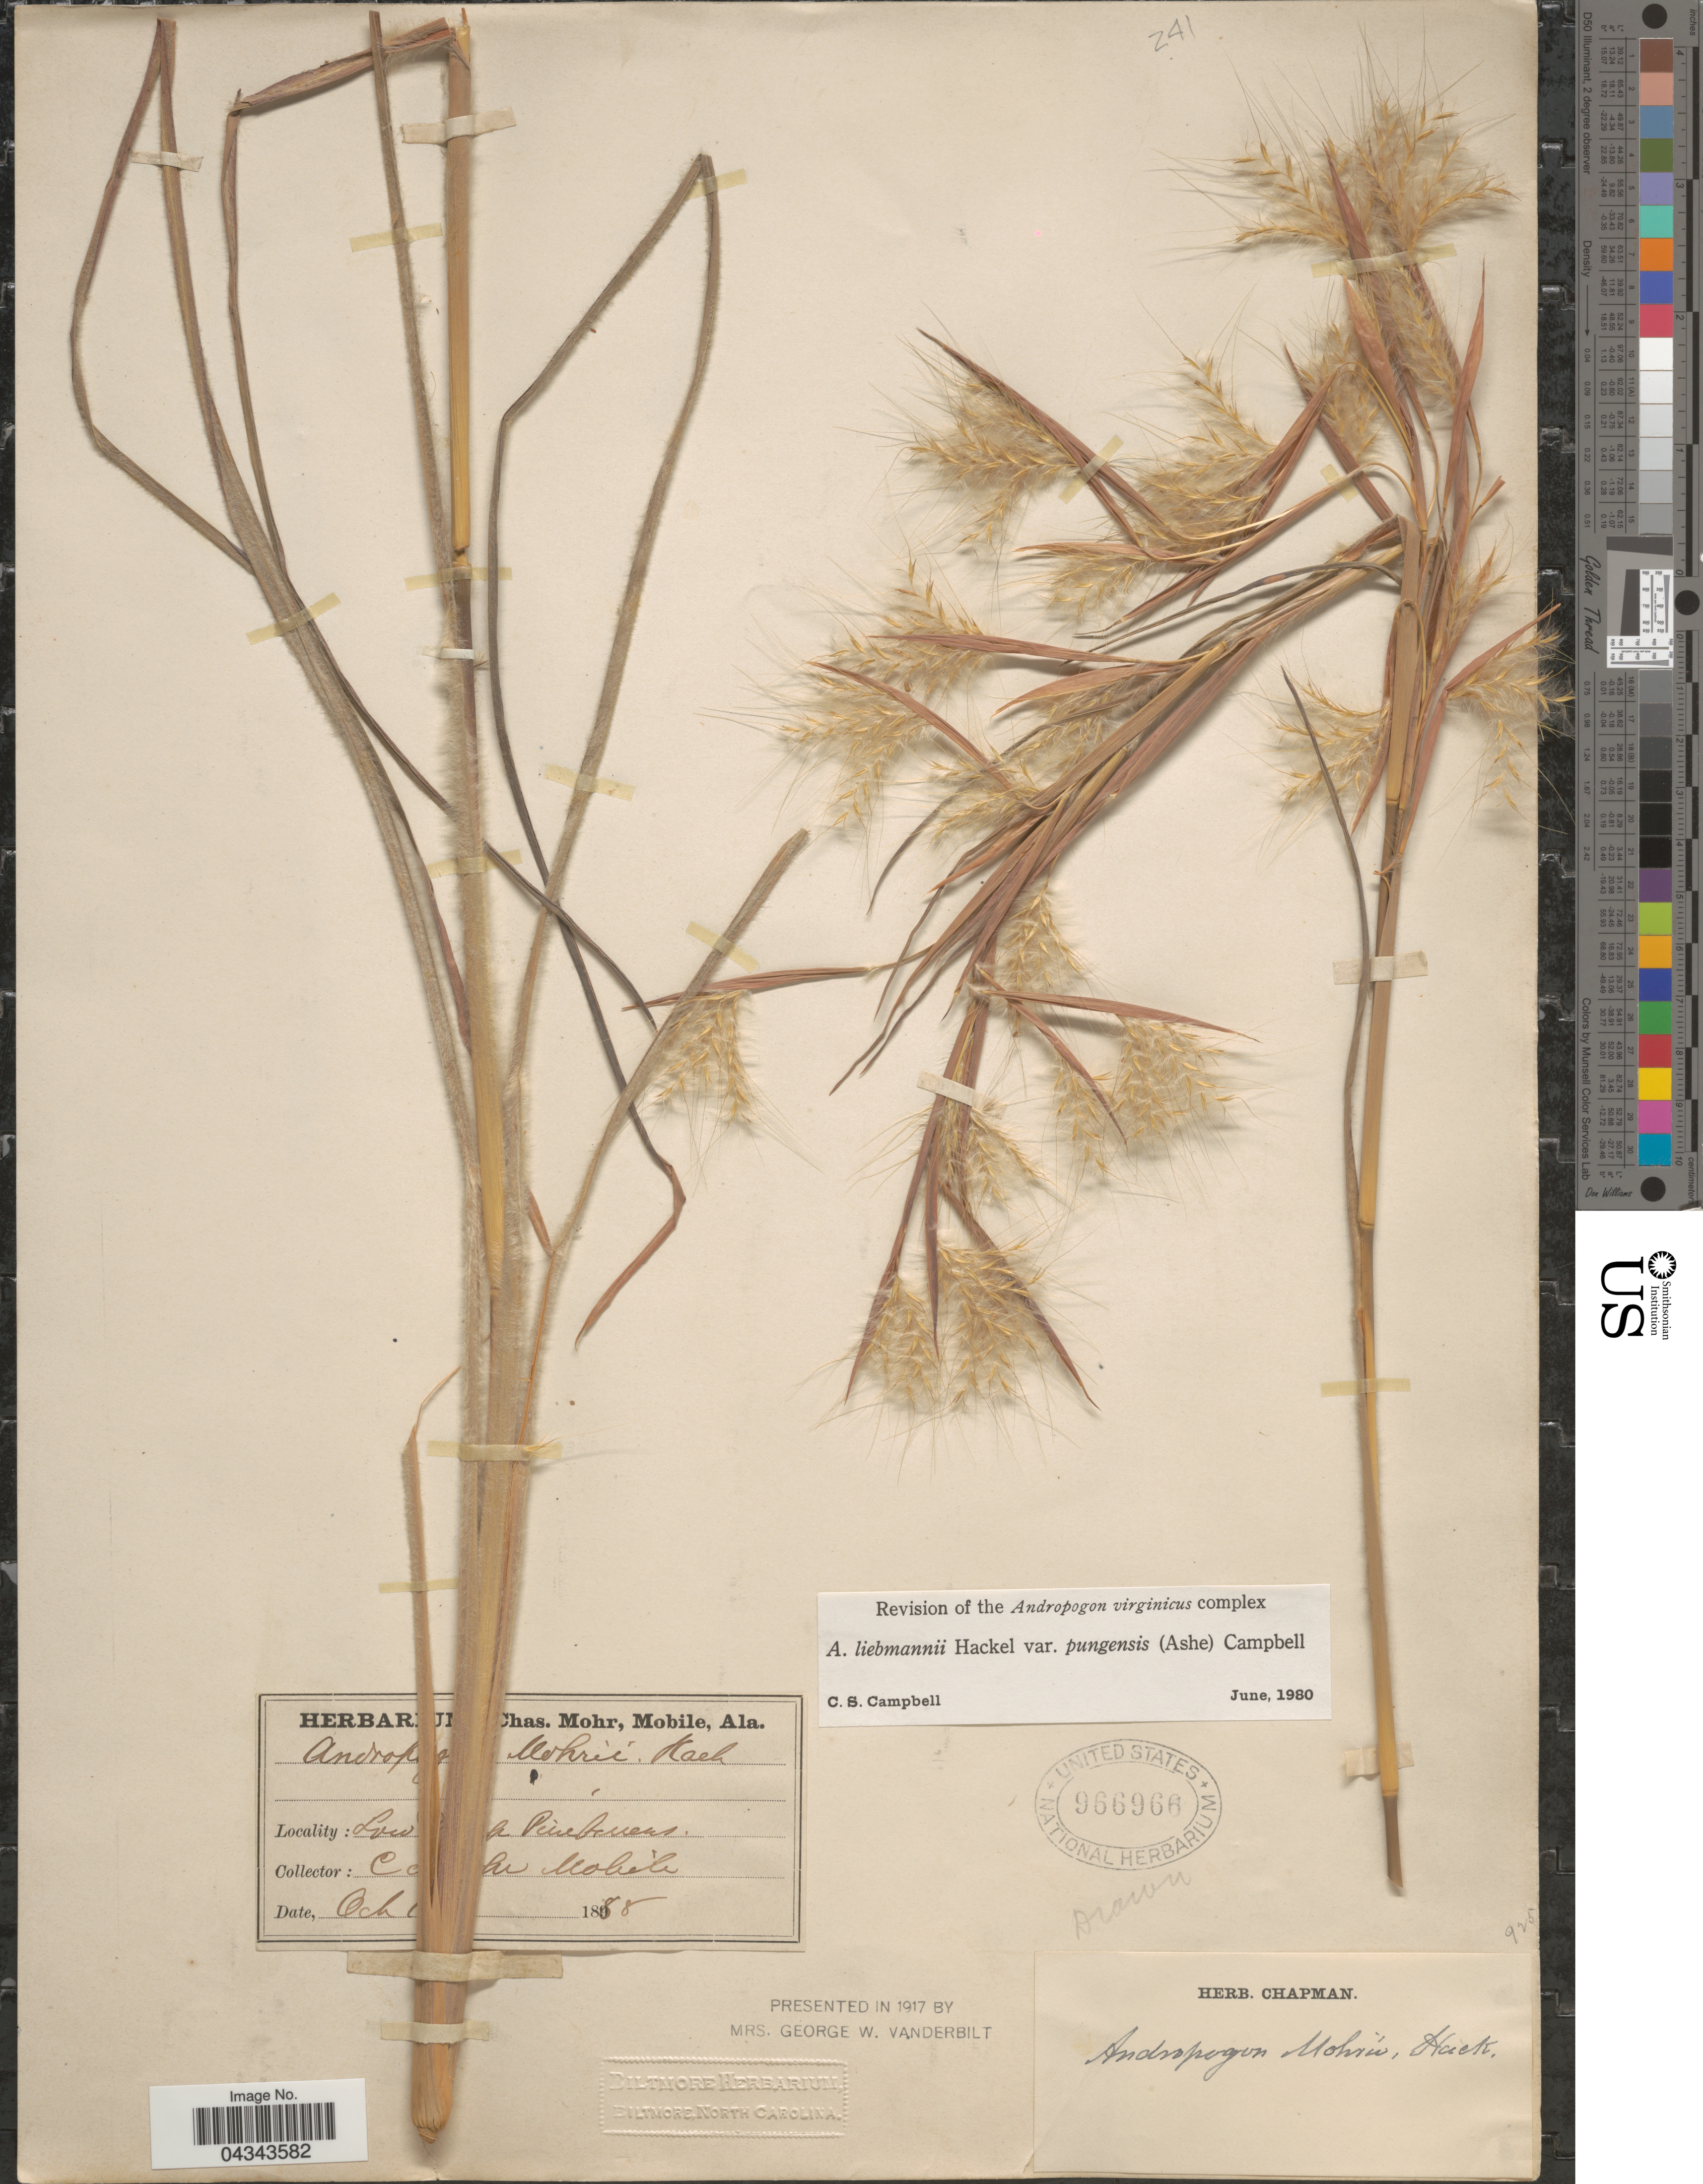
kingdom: Plantae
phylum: Tracheophyta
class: Liliopsida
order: Poales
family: Poaceae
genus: Andropogon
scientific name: Andropogon liebmannii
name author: Hack.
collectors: C. T. Mohr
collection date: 1888-10-01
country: United States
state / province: Alabama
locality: Low [illegible text] Pine [illegible text]. Mobile.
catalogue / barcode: US 966966